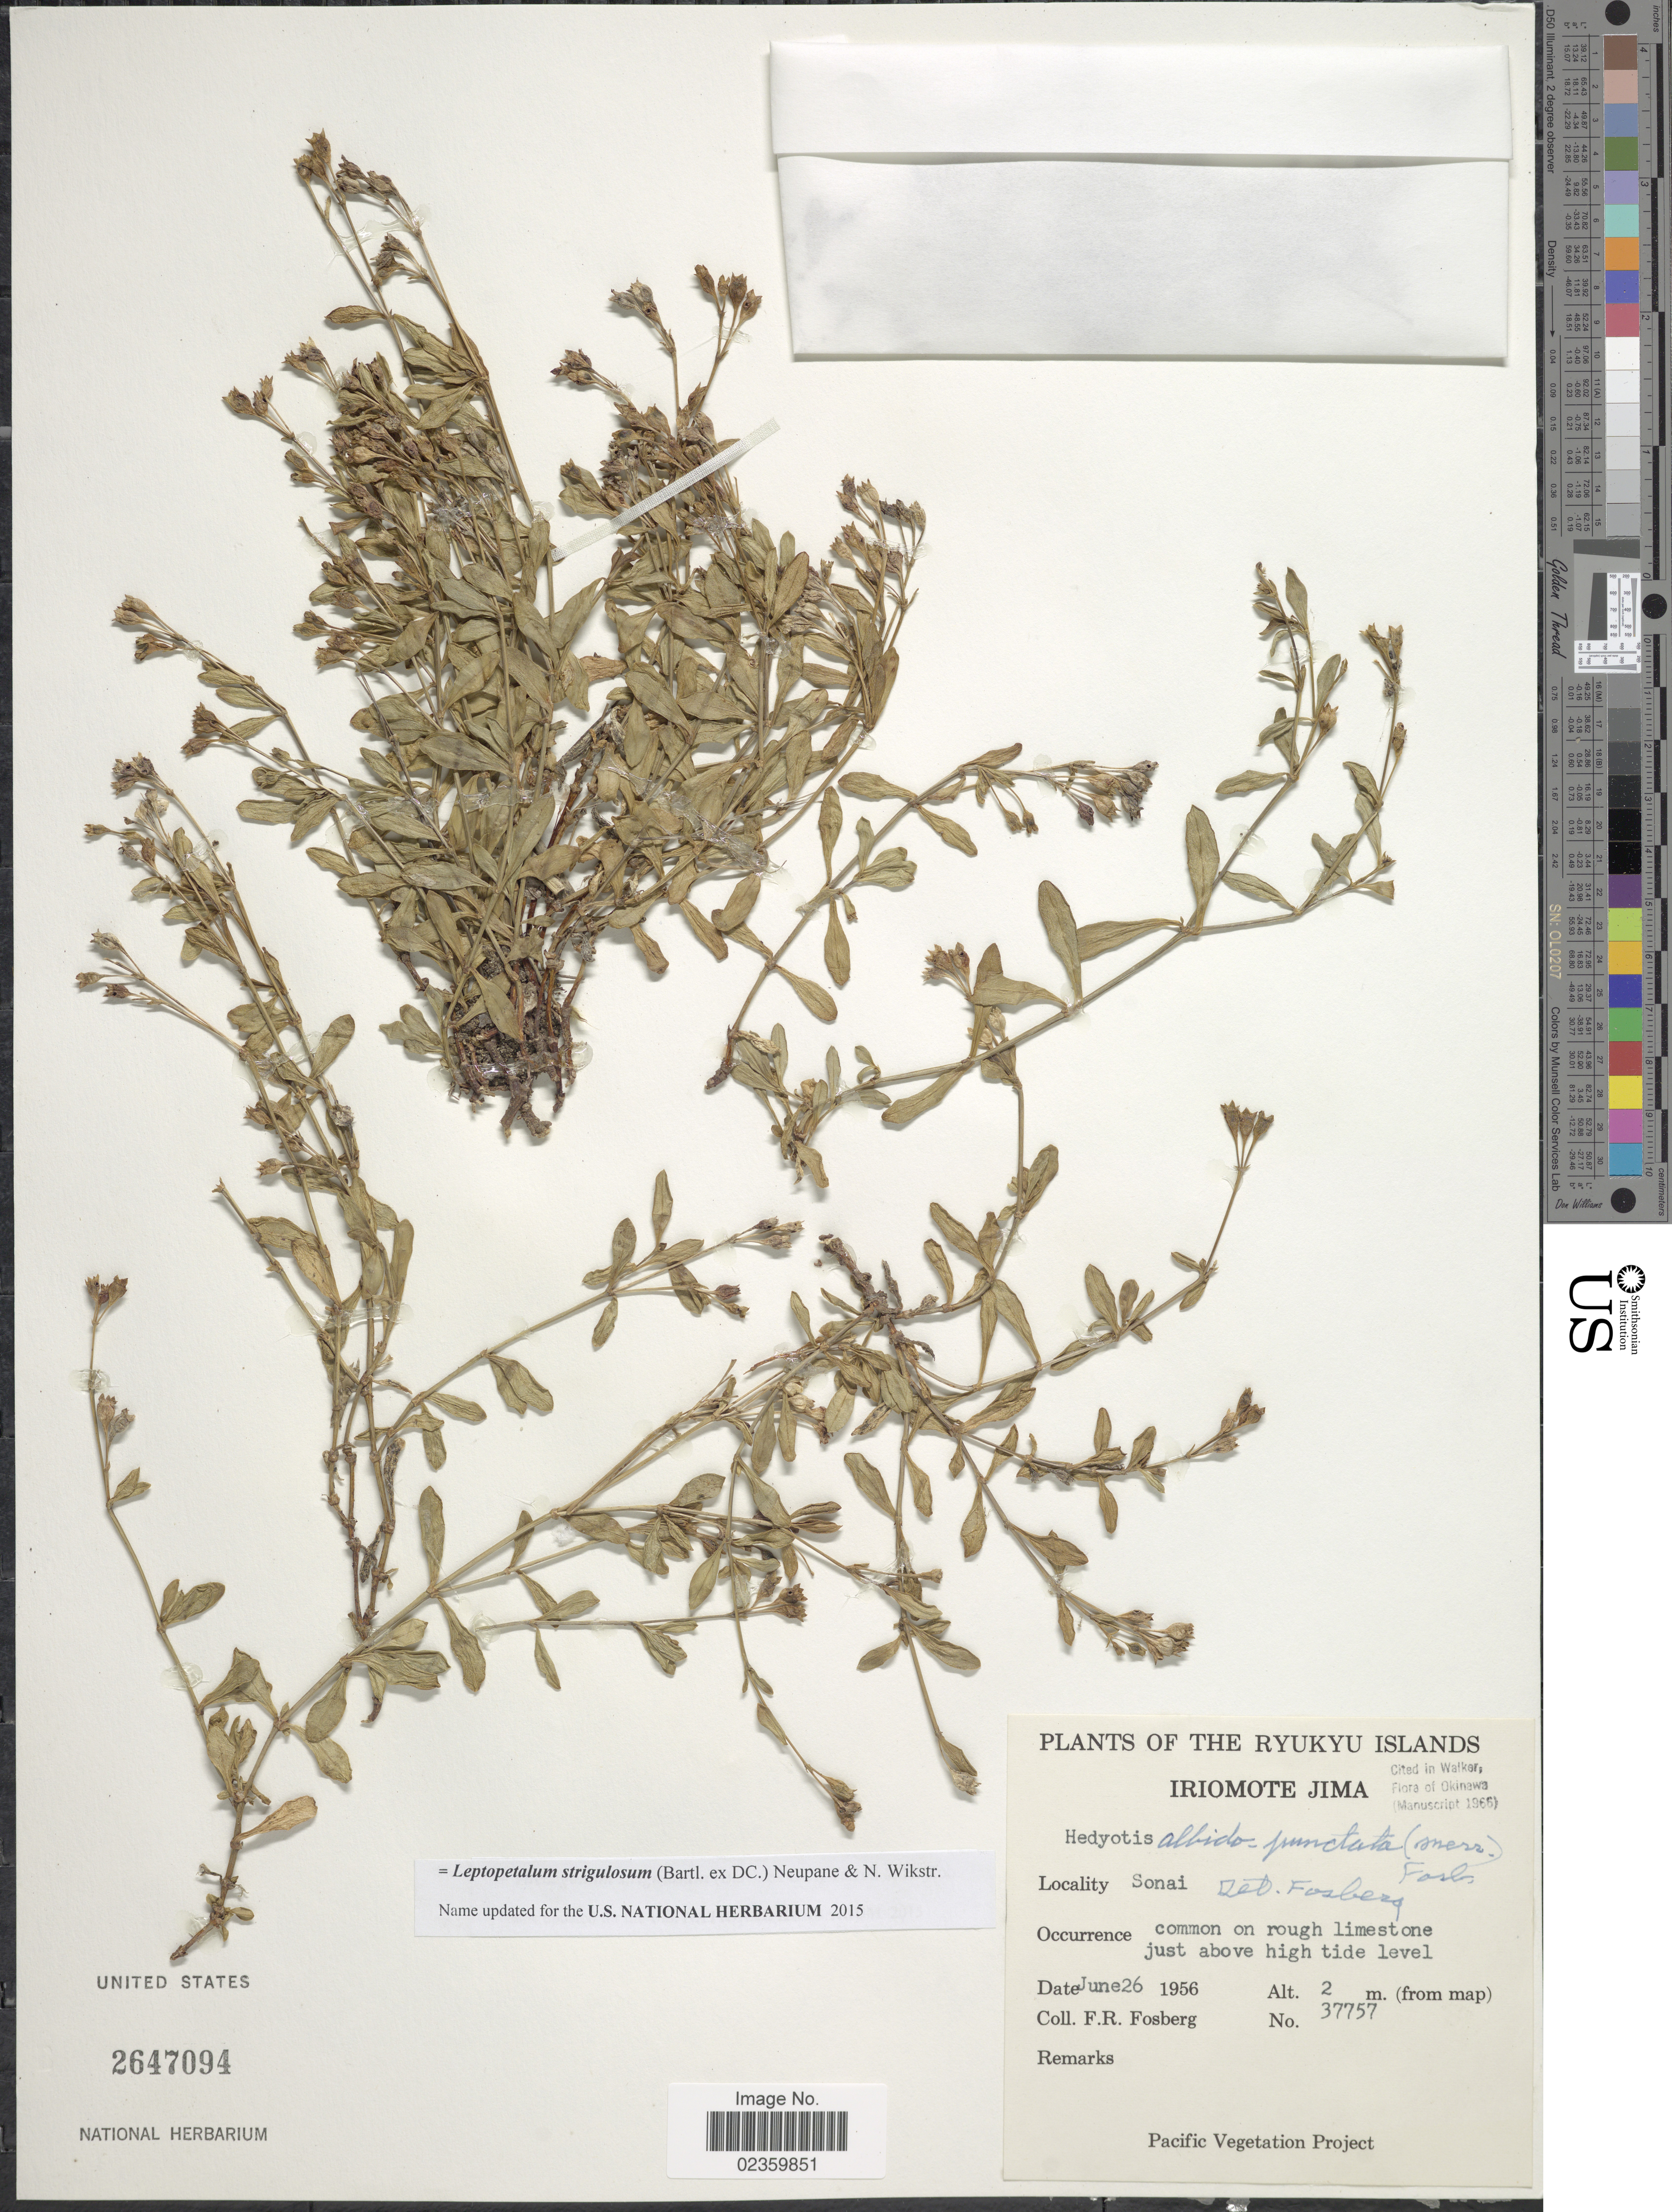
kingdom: Plantae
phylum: Tracheophyta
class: Magnoliopsida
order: Gentianales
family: Rubiaceae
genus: Leptopetalum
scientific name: Leptopetalum strigulosum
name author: (Bartl. ex DC.) Neupane & N. Wikstr.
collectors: F. R. Fosberg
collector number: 37757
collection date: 1956-06-26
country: Japan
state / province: Okinawa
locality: Ryukyu Islands, Iriomote Jima, Sonai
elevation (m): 2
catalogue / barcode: US 2647094